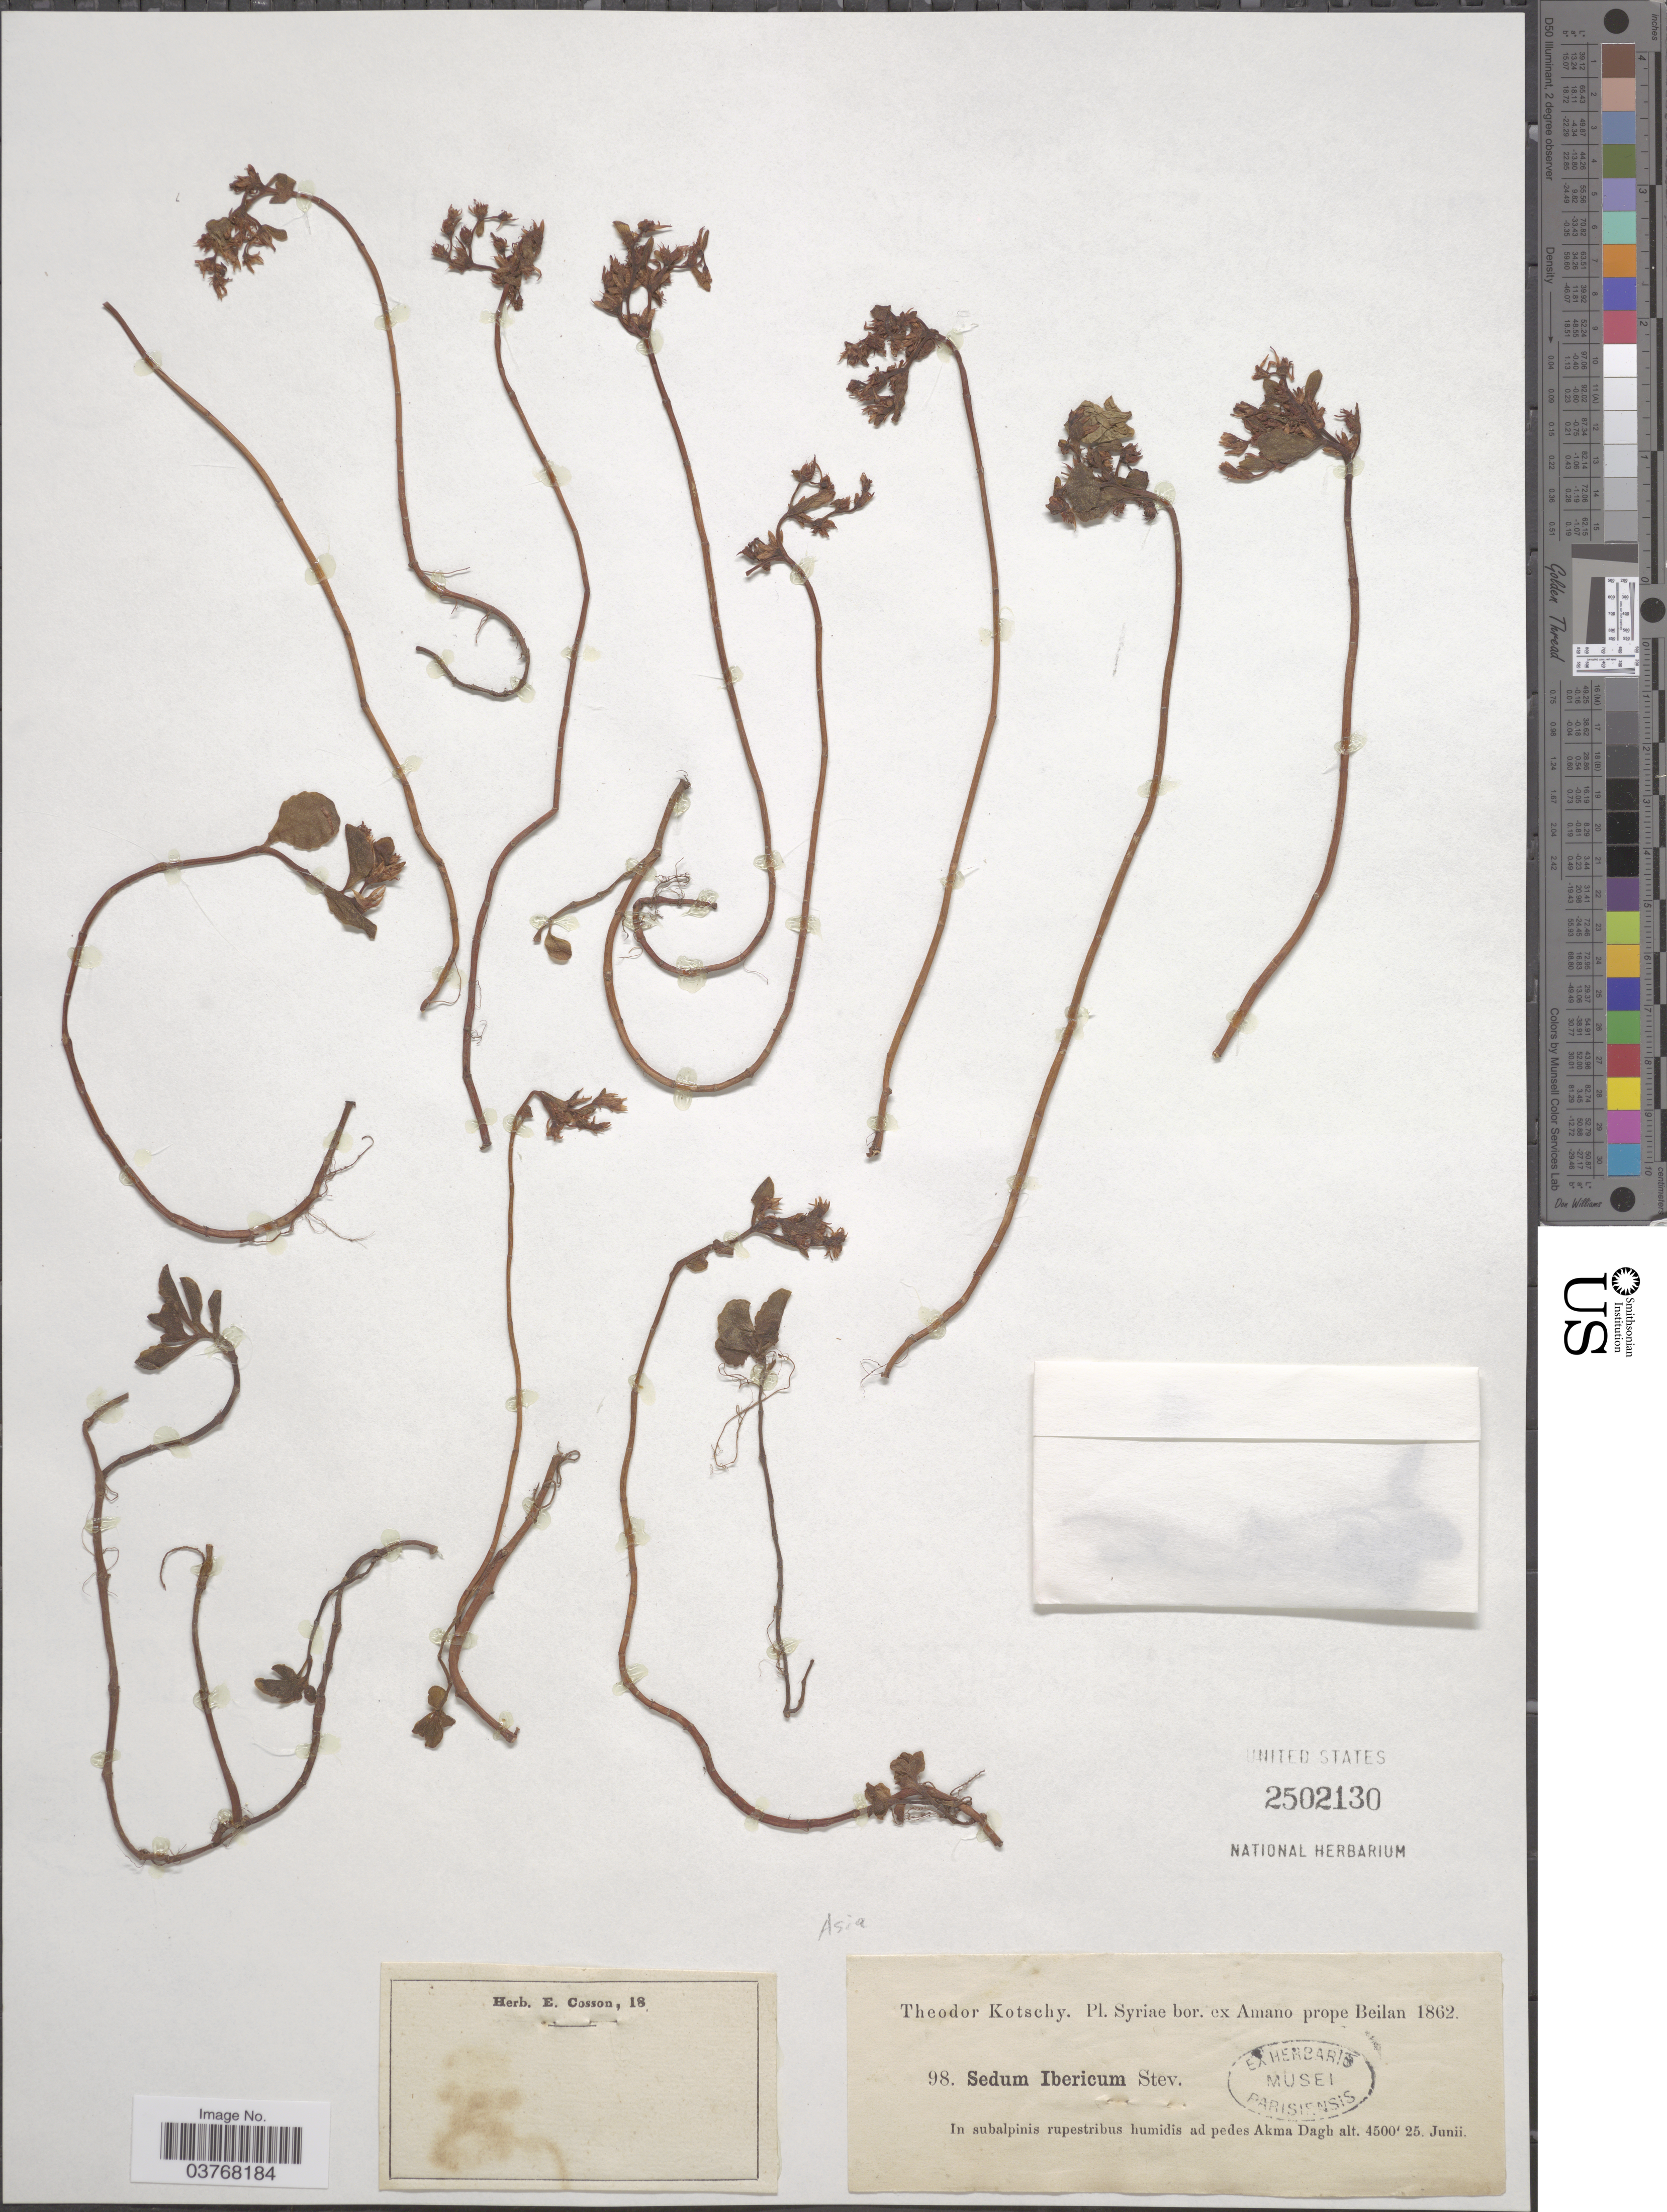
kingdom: Plantae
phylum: Tracheophyta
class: Magnoliopsida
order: Saxifragales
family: Crassulaceae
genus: Sedum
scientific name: Sedum ibericum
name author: Steven ex M. Bieb.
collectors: K. G. Kotschy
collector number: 98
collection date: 1862-06-25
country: Syria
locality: Syriae bor. ex Amano prope Beilan. In subalpinis rupestribus humidis ad pedes Akma Dagh. Asia.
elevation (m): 1372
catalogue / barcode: US 2502130